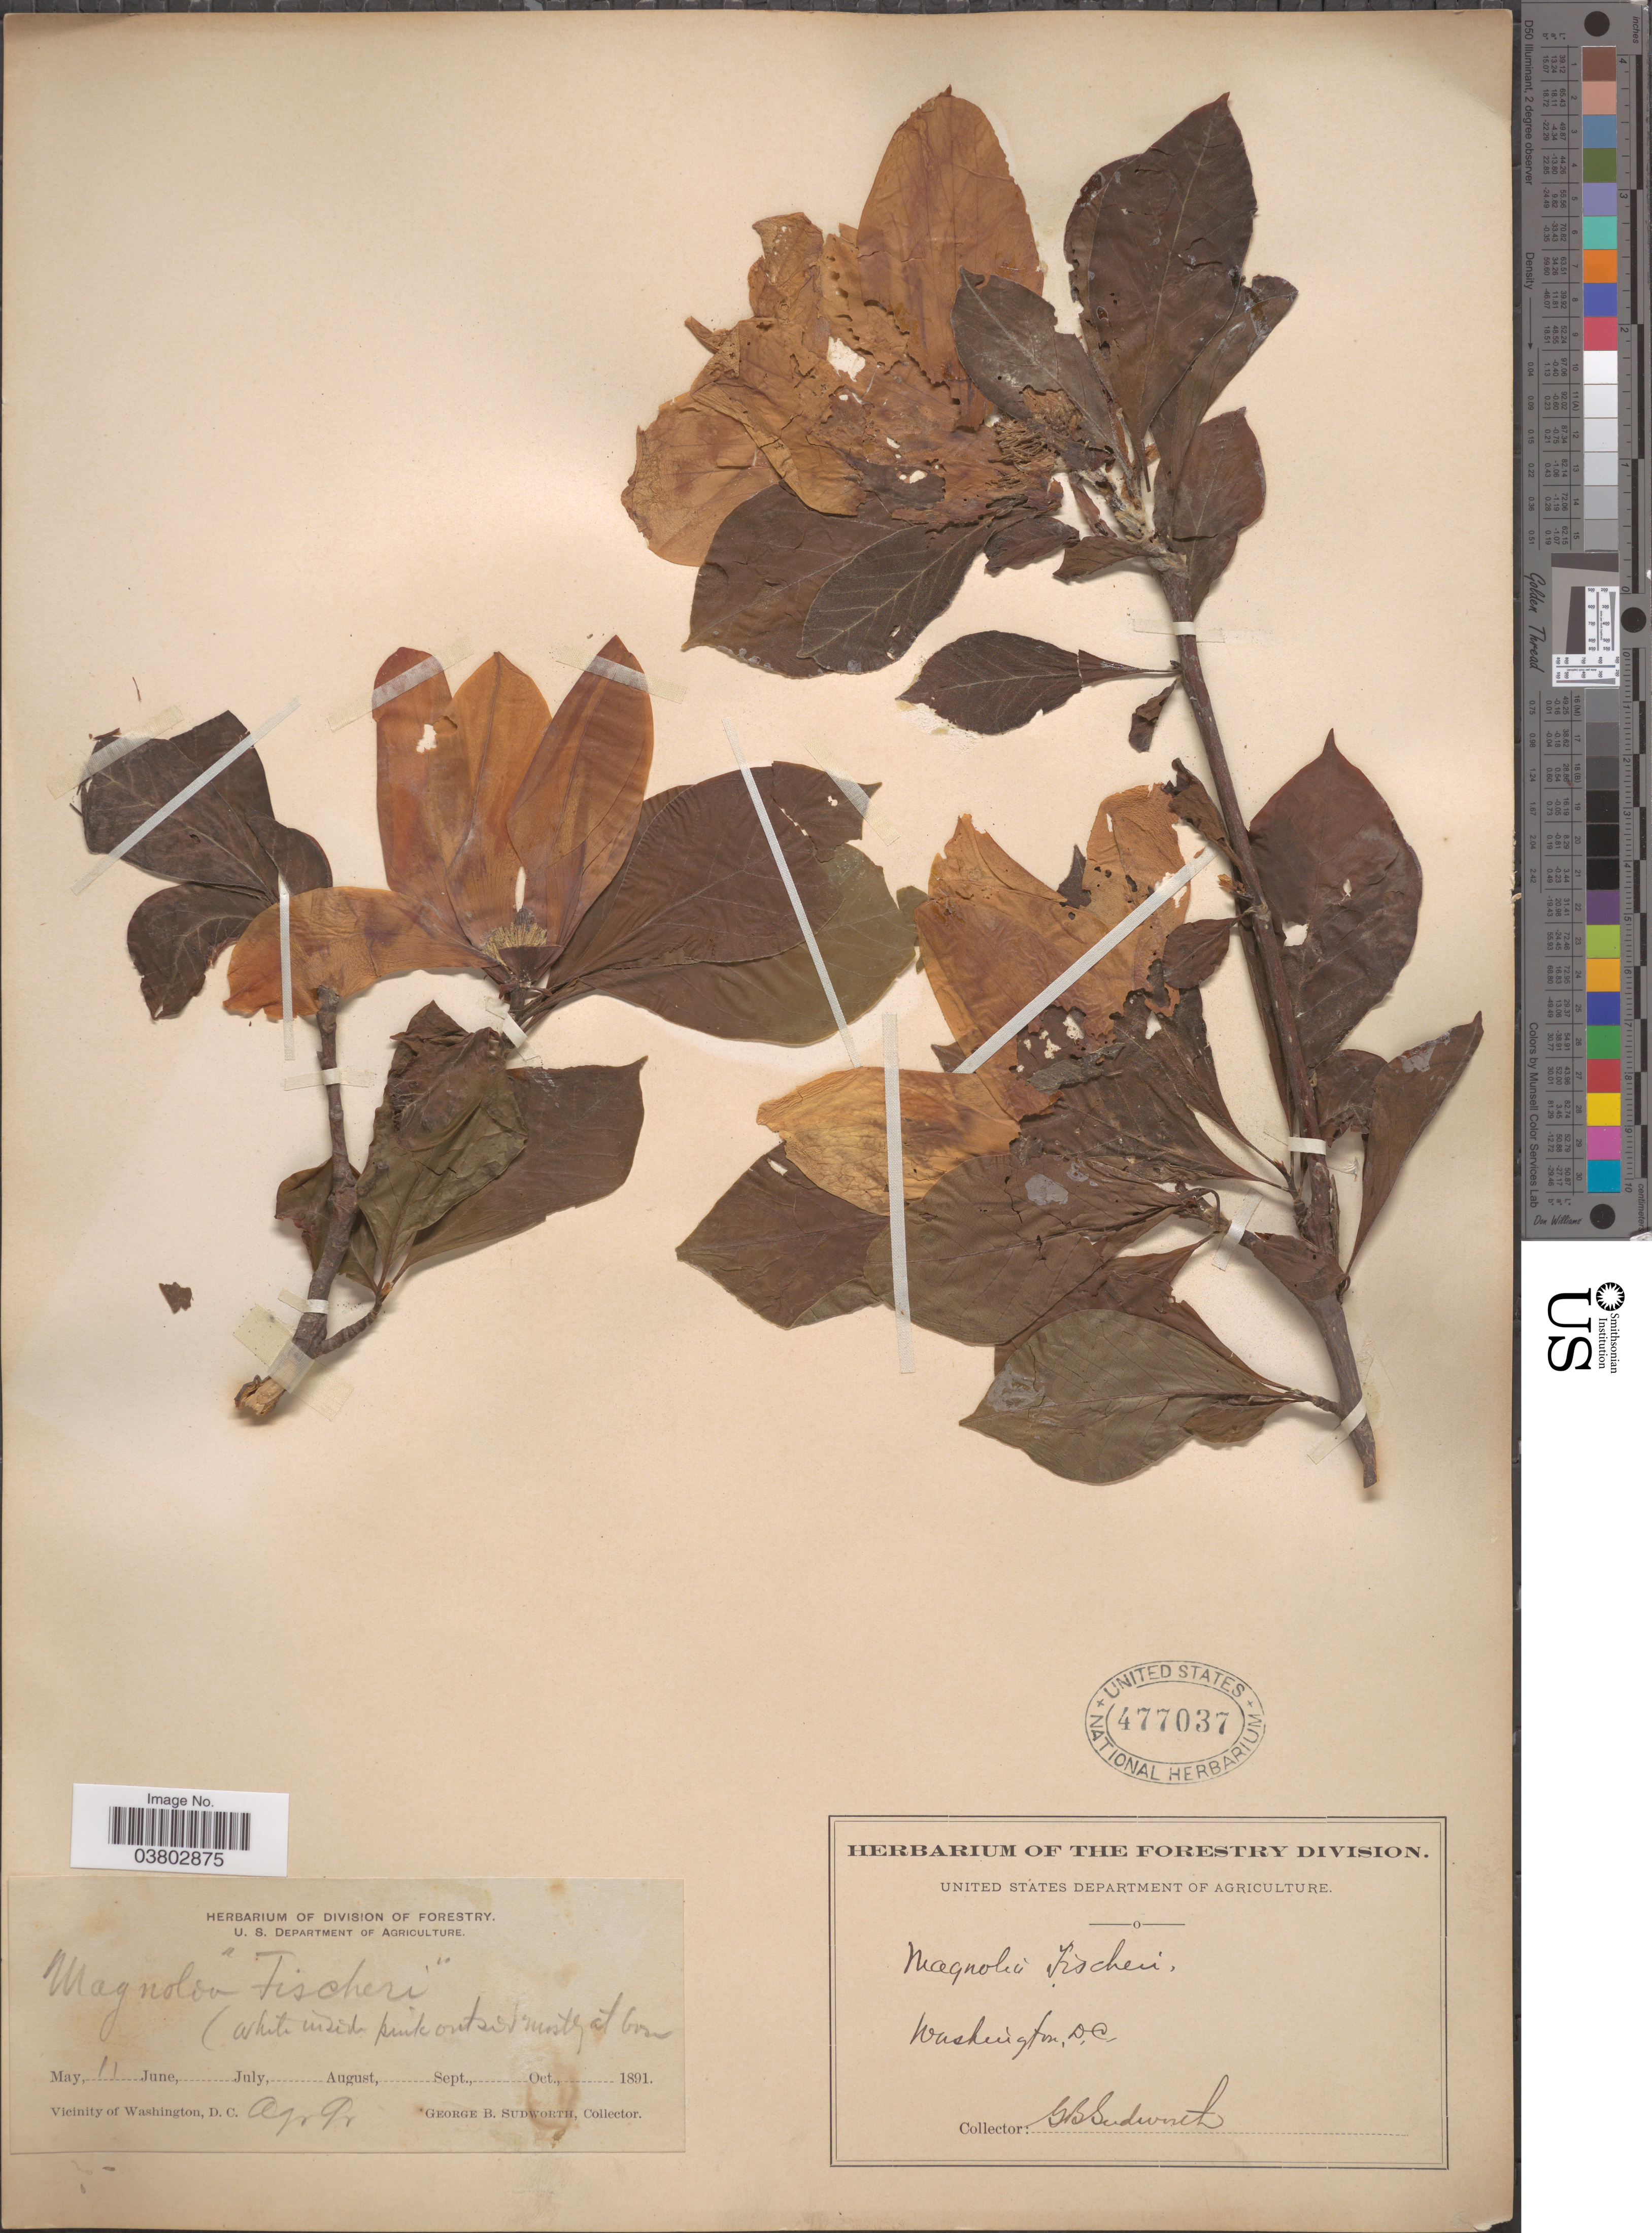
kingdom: Plantae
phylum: Tracheophyta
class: Magnoliopsida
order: Magnoliales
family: Magnoliaceae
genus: Magnolia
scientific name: Magnolia fischeri, ined.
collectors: G. B. Sudworth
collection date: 1891-05-11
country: United States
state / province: District of Columbia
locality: Washington. Vicinity of Washington. Agr. Gr.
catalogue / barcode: US 477037